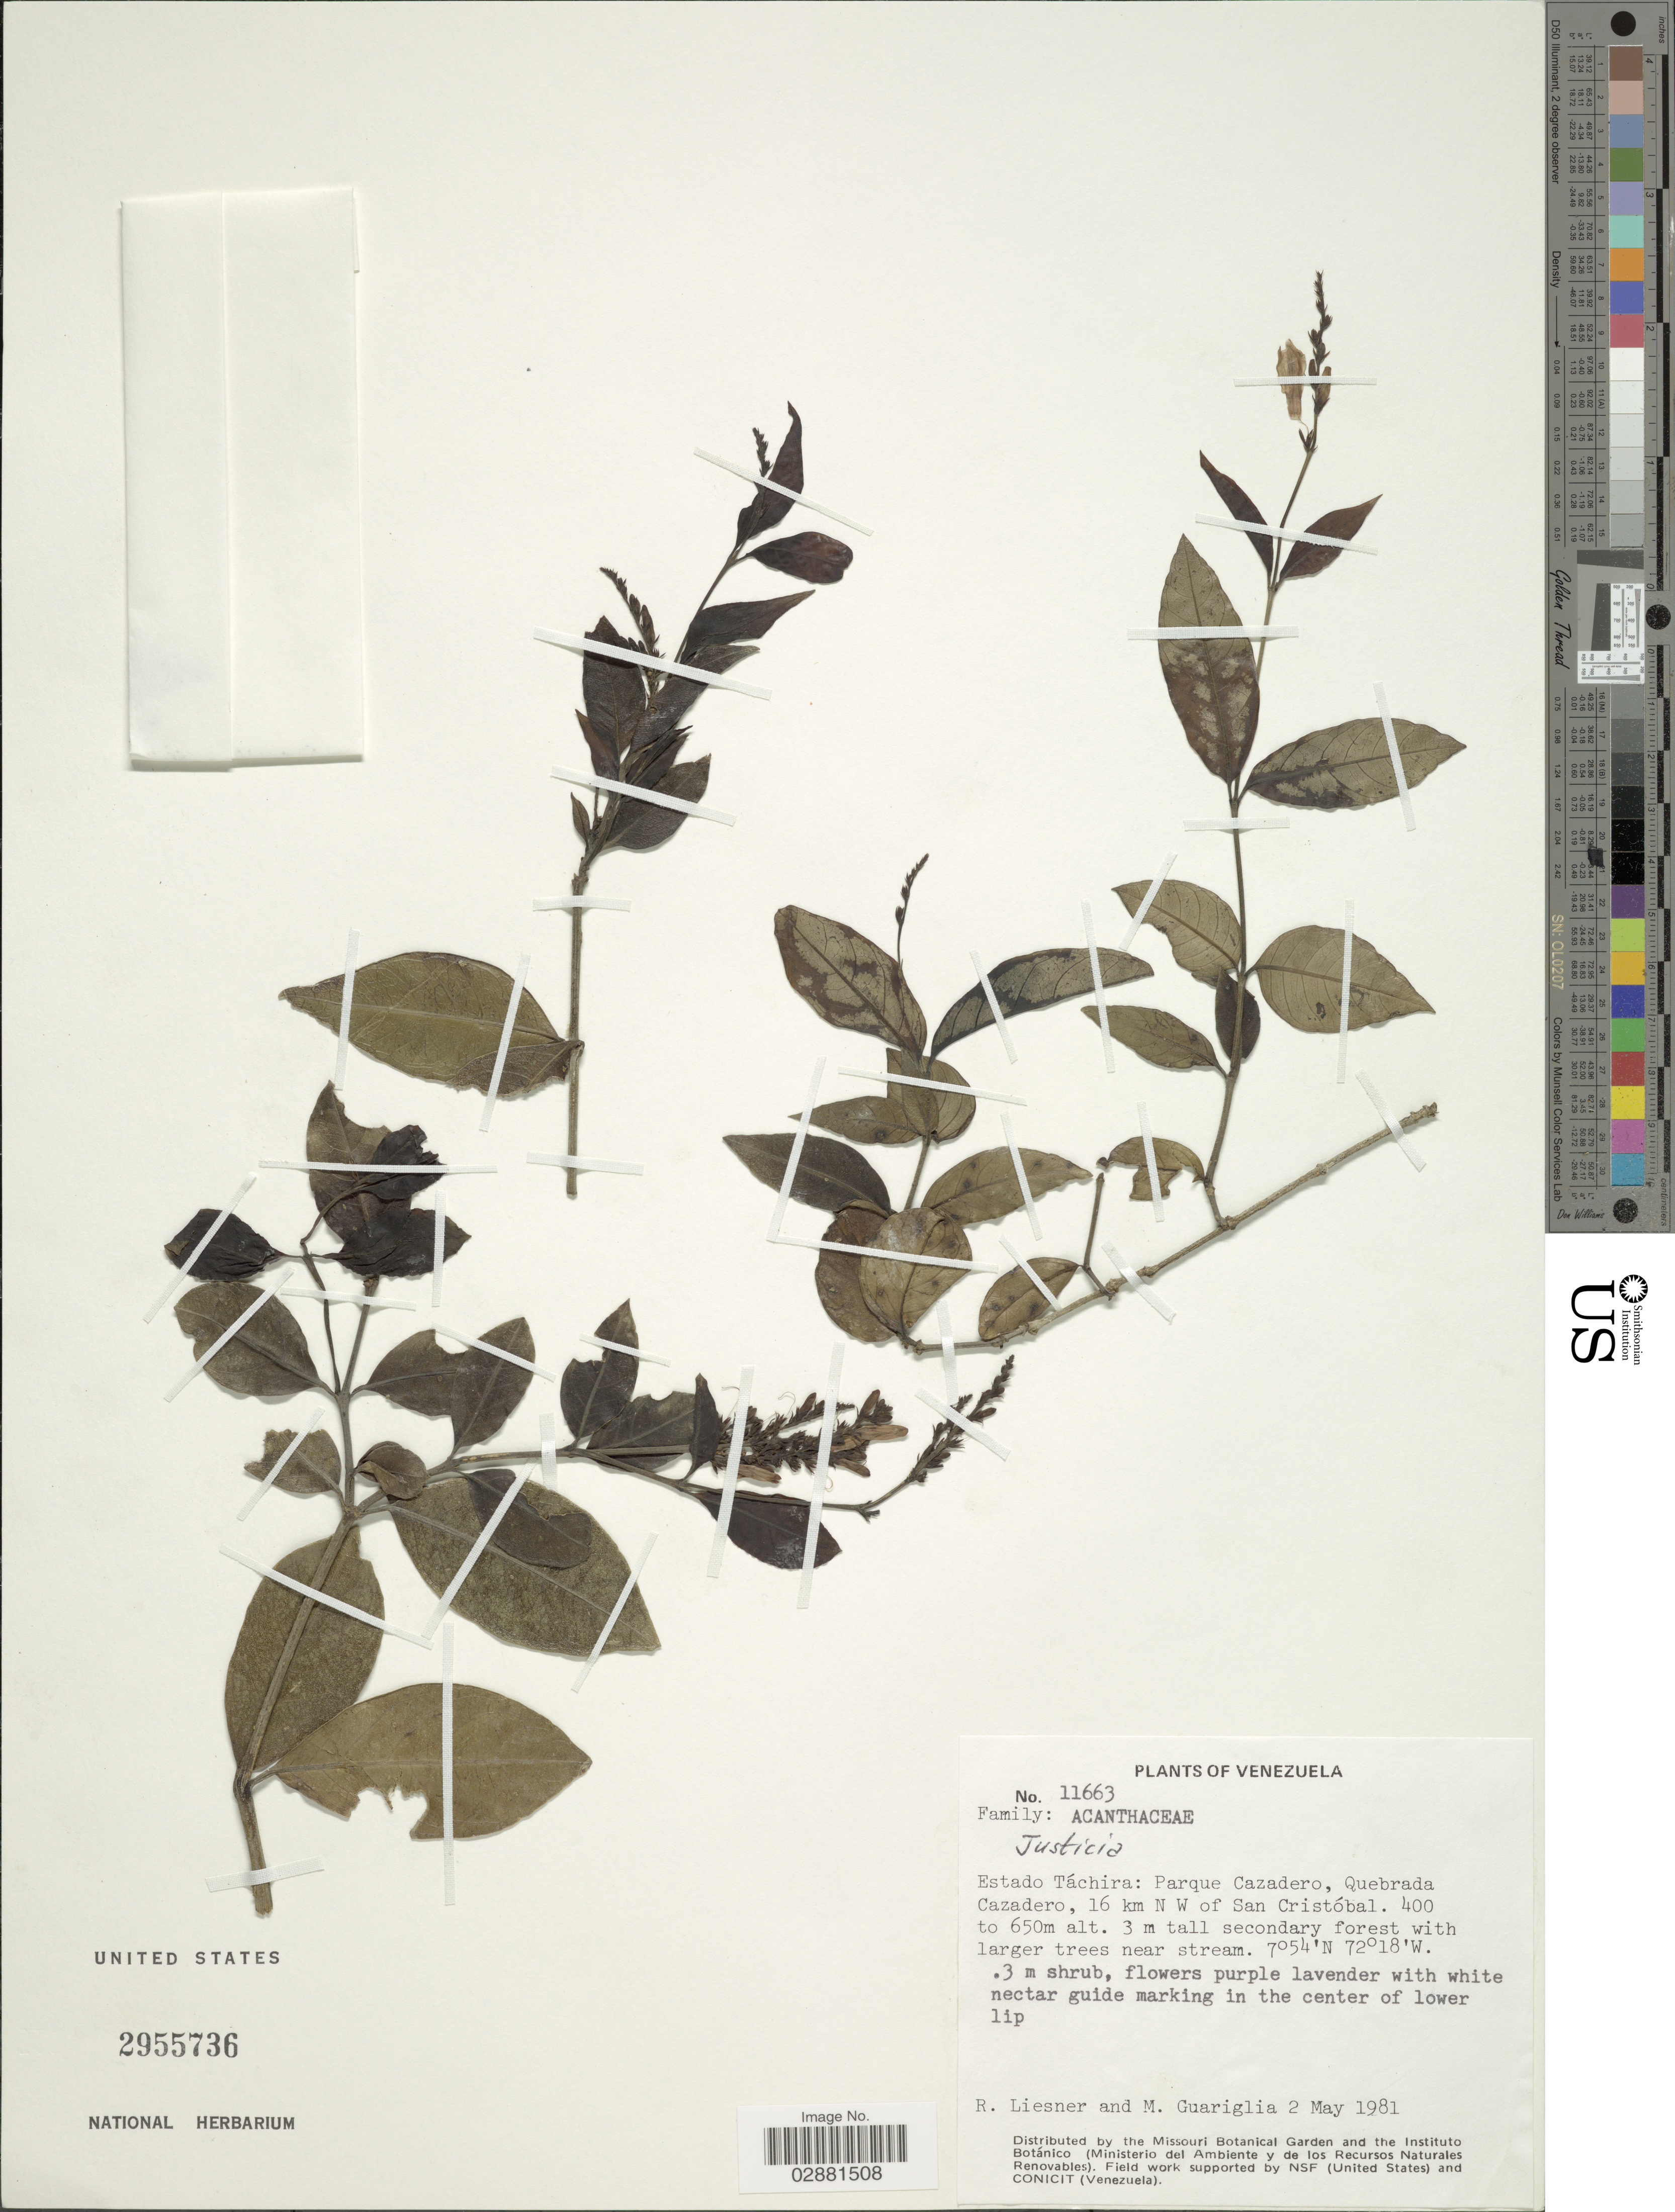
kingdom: Plantae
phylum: Tracheophyta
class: Magnoliopsida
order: Lamiales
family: Acanthaceae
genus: Justicia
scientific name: Justicia sp.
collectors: R. L. Liesner & M. Guariglia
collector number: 11663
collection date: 1981-05-02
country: Venezuela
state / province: Tachira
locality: Parque Cazadero, Quebrada Cazadero, 16 km N W of San Cristobal.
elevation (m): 400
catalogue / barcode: US 2955736